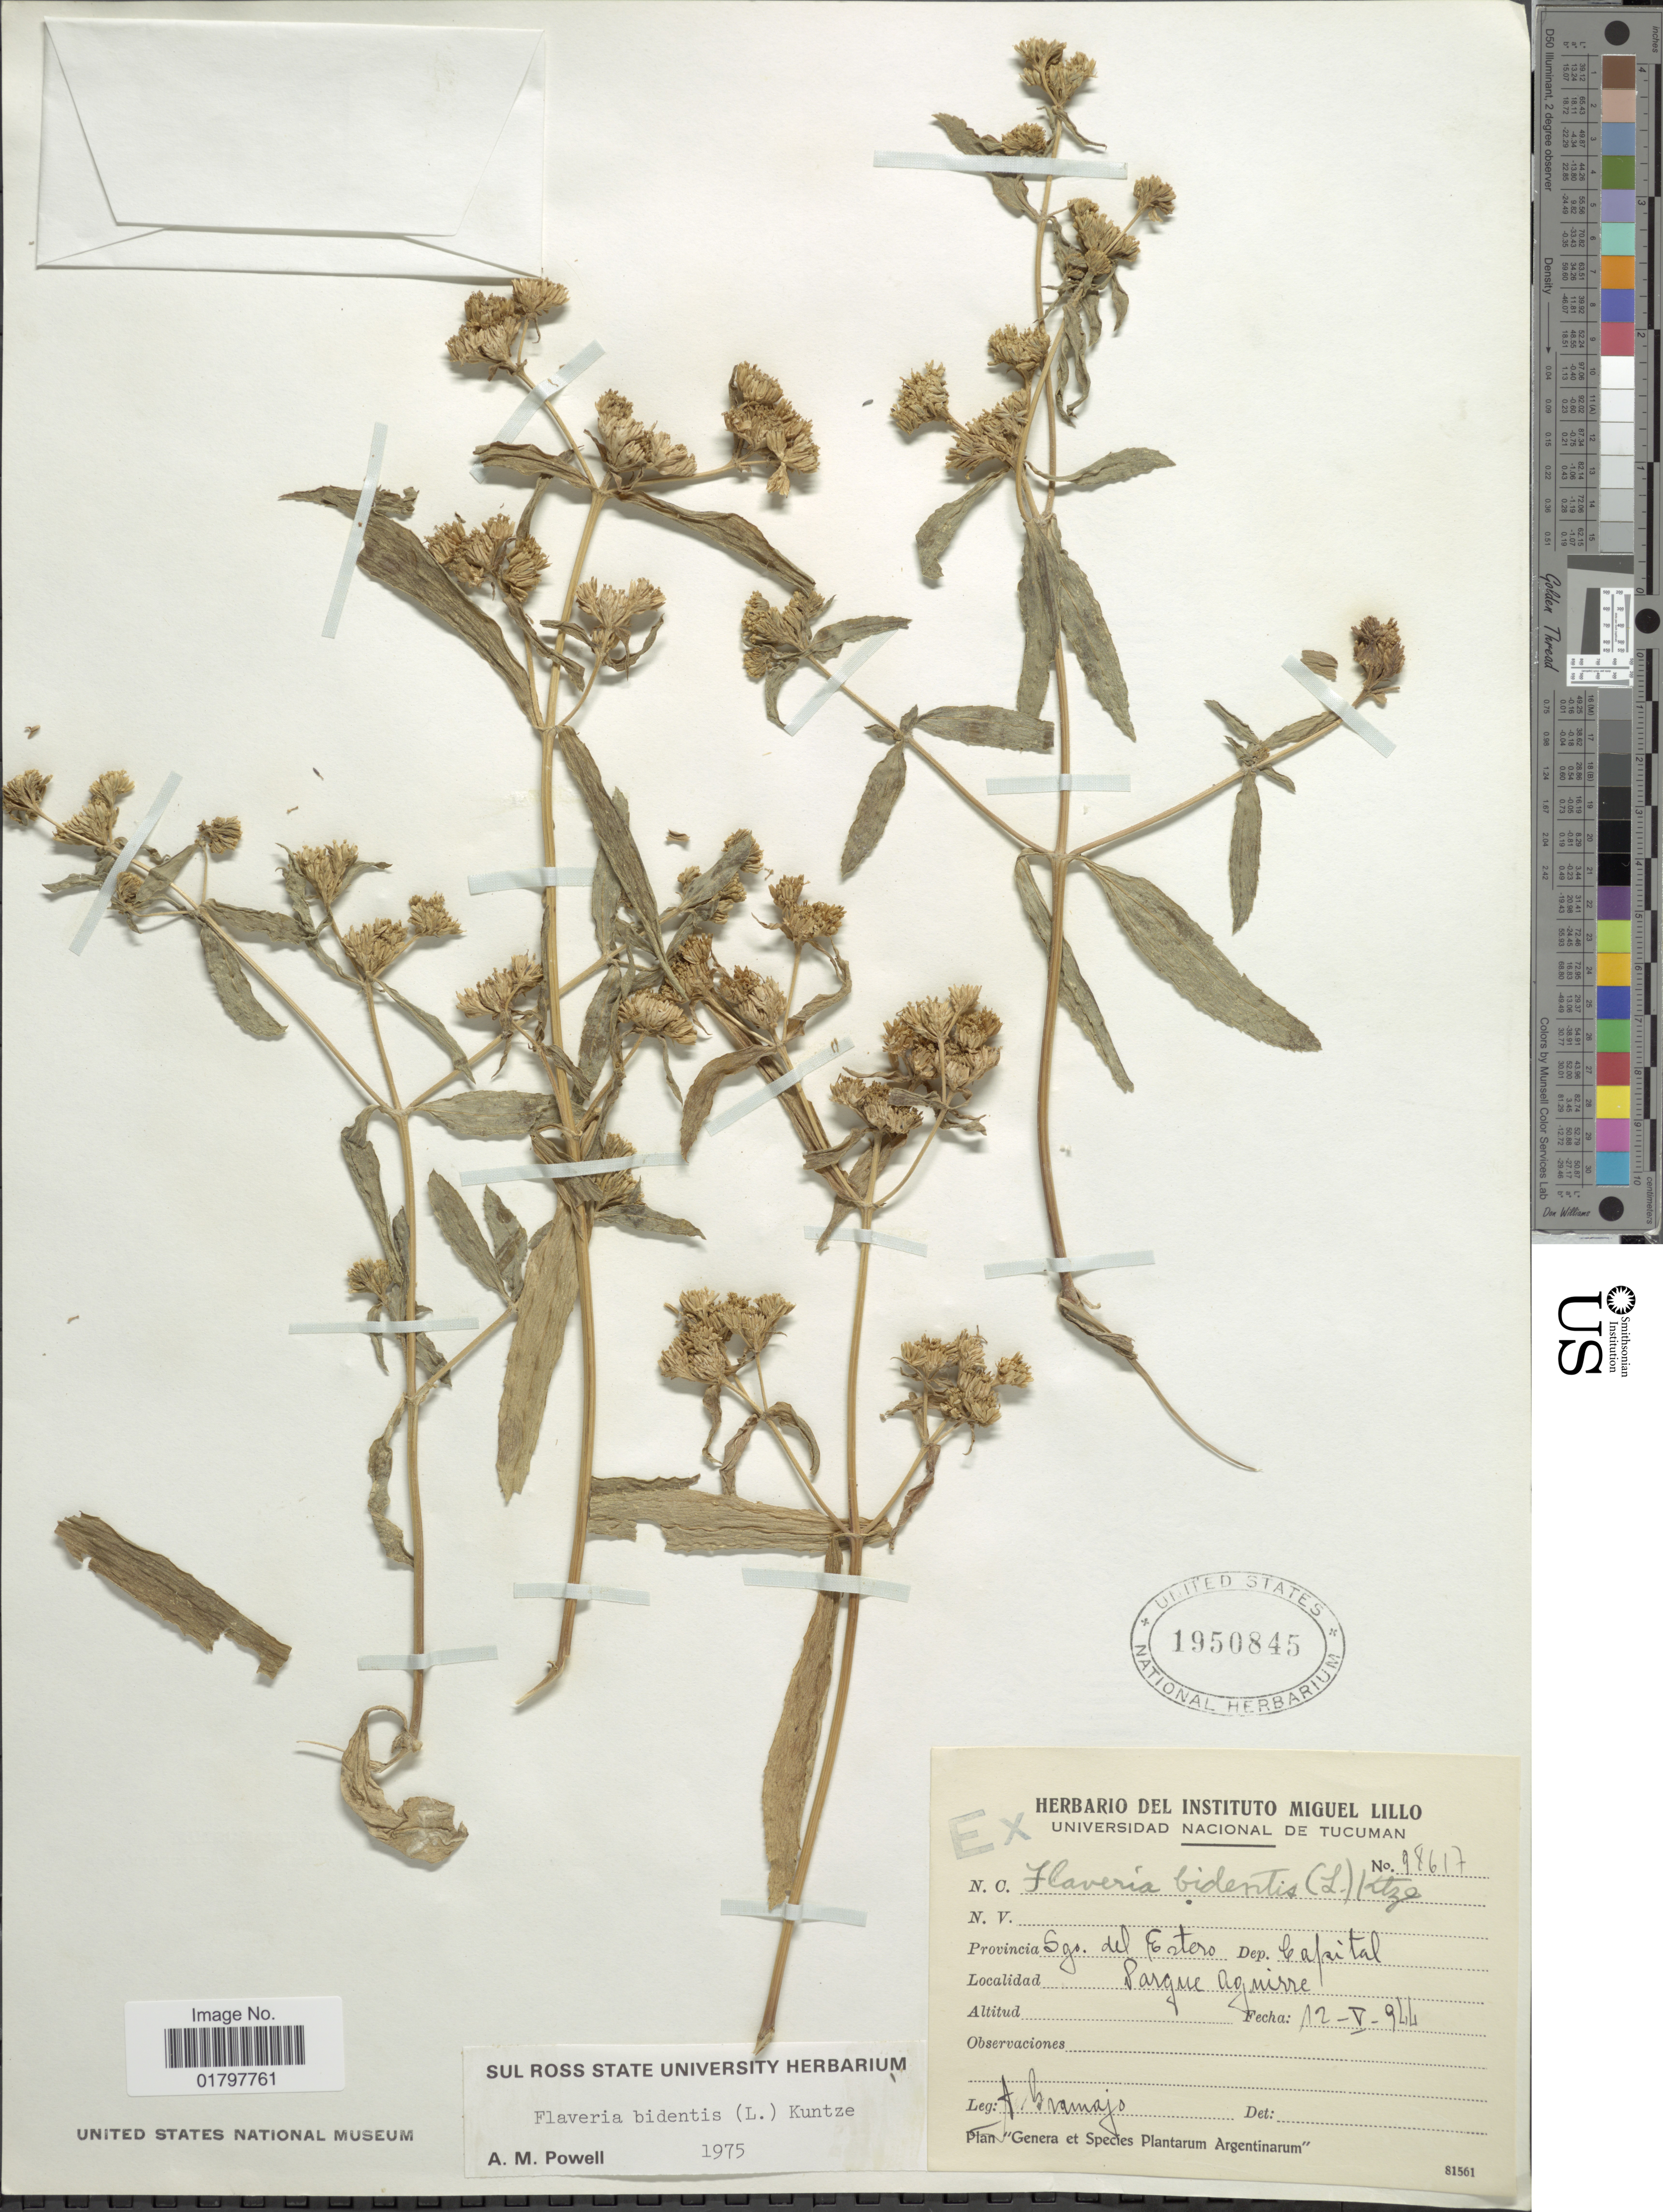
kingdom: Plantae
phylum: Tracheophyta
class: Magnoliopsida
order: Asterales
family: Asteraceae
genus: Flaveria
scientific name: Flaveria bidentis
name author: (L.) Kuntze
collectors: A. Gramajo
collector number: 98617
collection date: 1944-05-12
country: Argentina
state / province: Santiago del Estero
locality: Provincia Sgo. del Estero. Dep. Capital. Parque Aguirre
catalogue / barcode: US 1950845